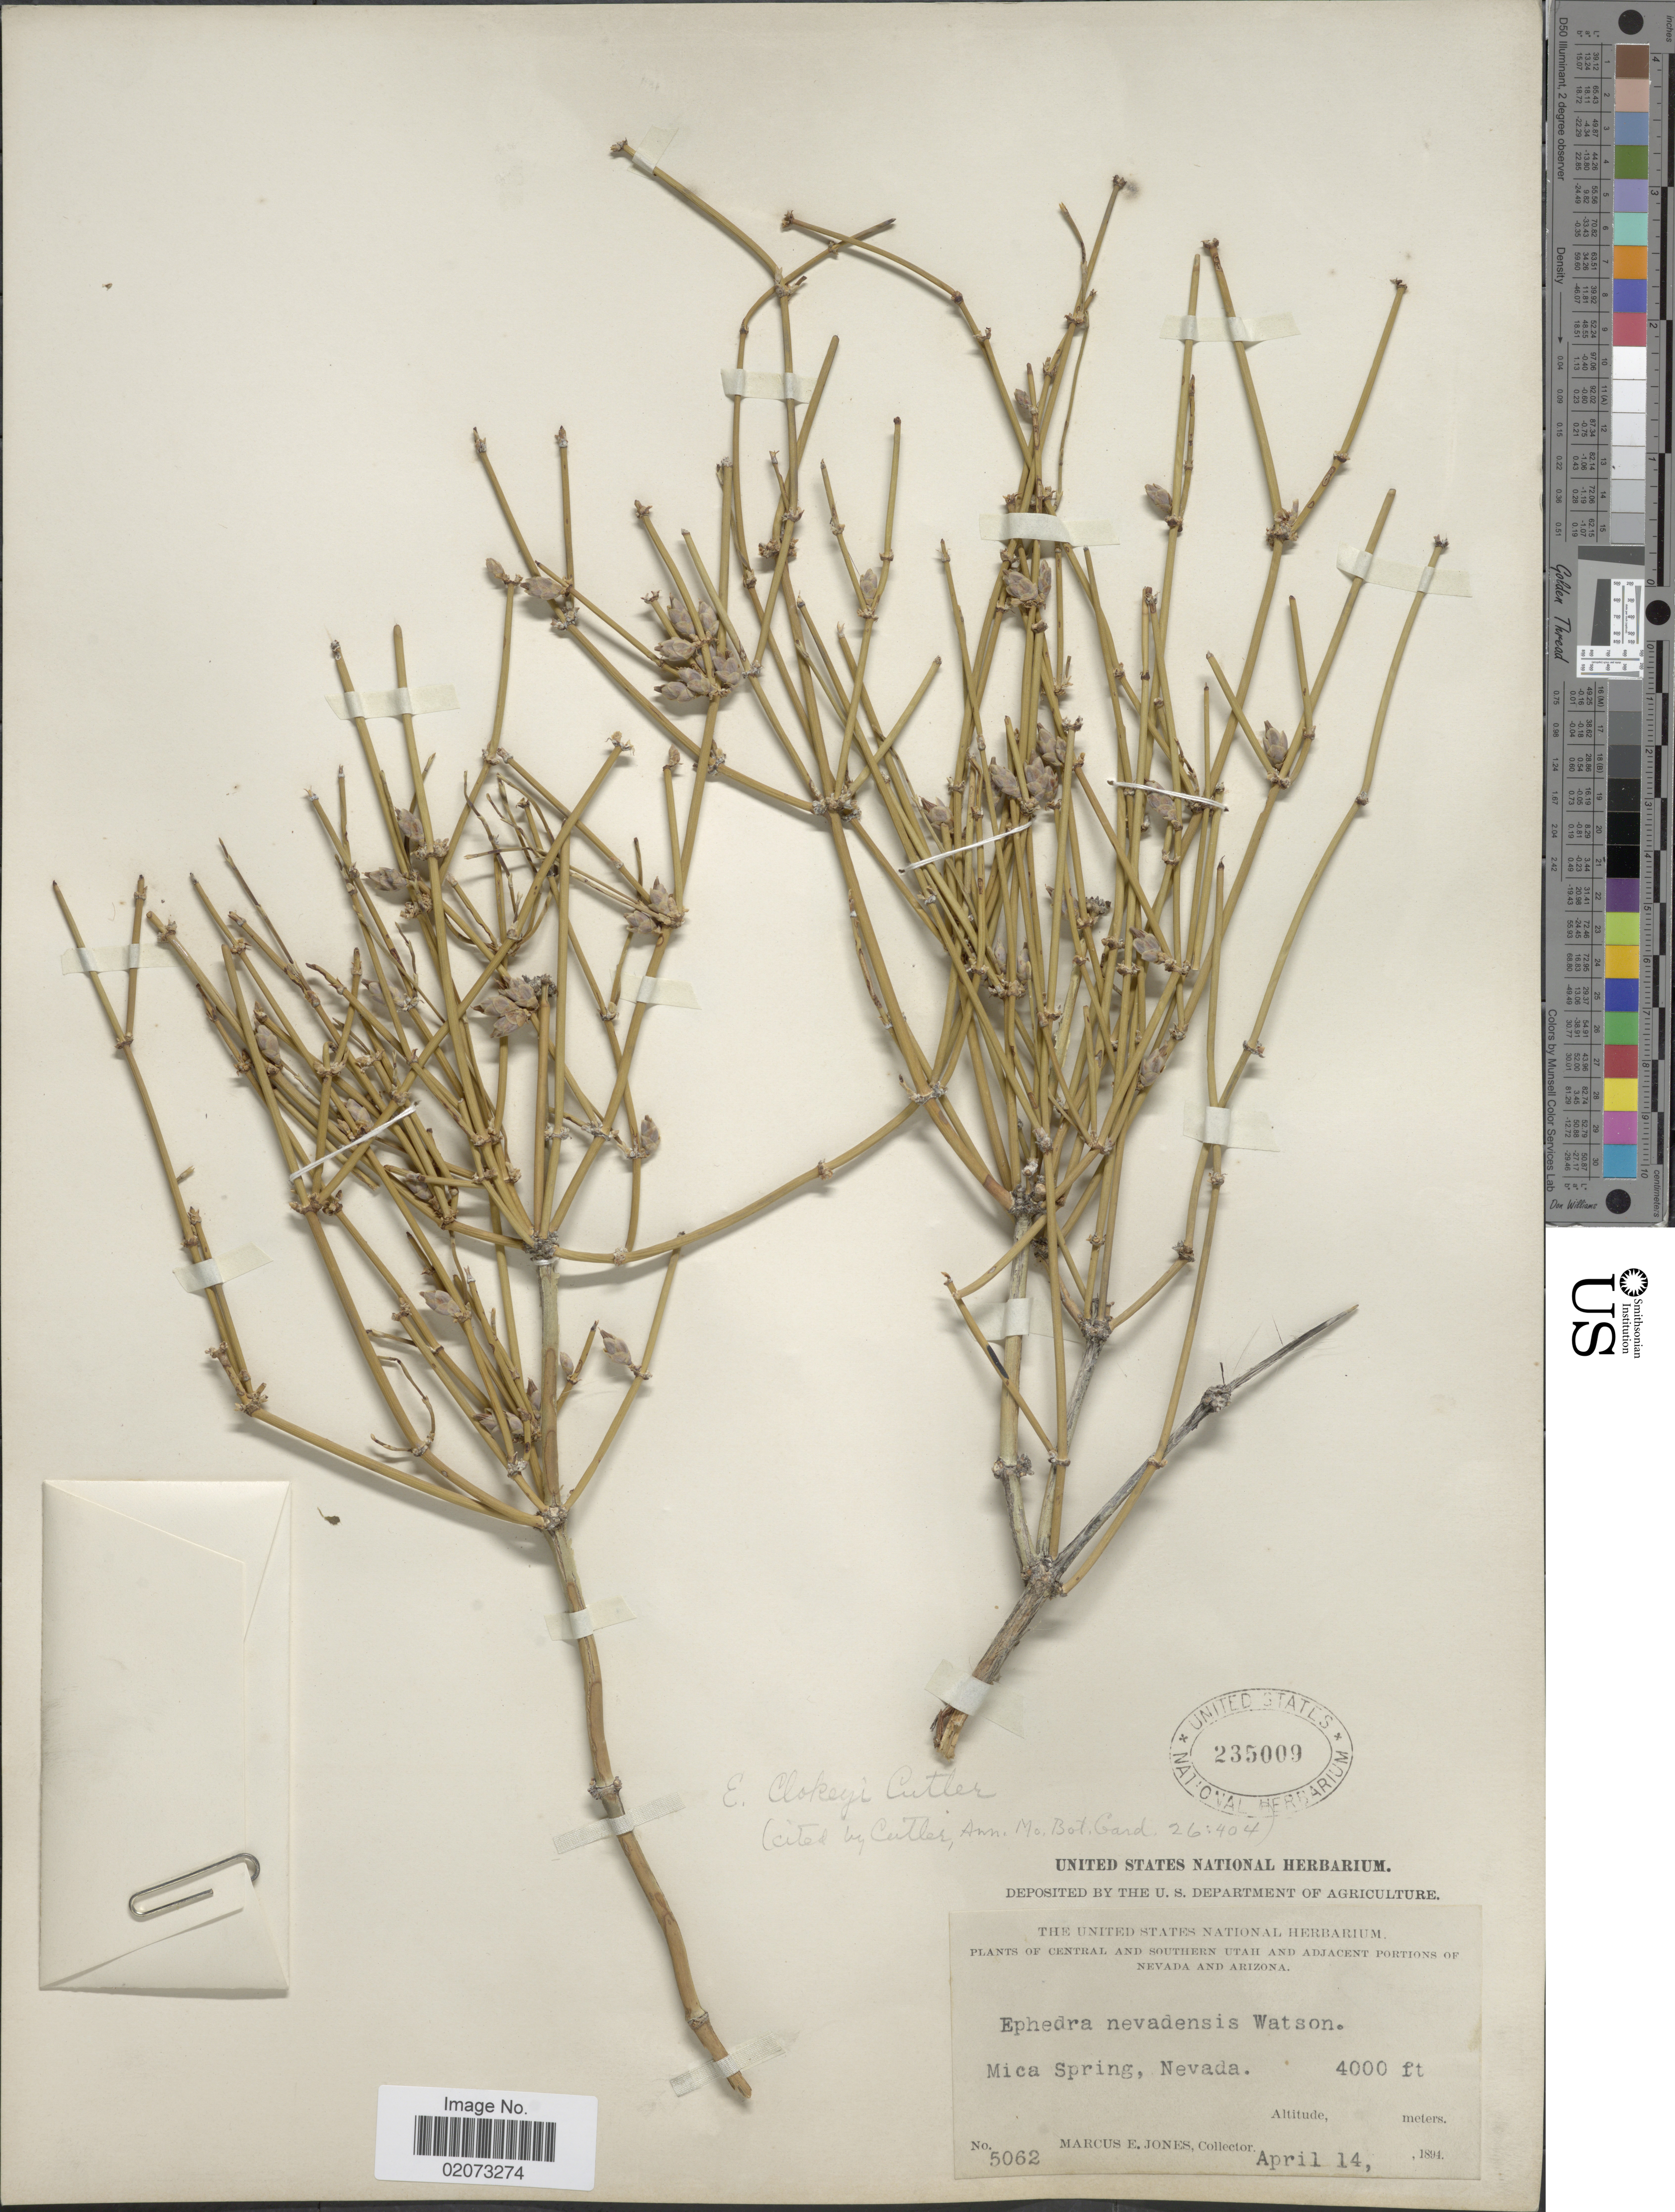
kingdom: Plantae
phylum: Tracheophyta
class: Gnetopsida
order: Ephedrales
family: Ephedraceae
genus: Ephedra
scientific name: Ephedra nevadensis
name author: S. Watson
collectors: M. E. Jones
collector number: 5062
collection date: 1894-04-14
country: United States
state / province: Nevada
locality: Adjacent portions of Nevada. Mica Spring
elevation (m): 1219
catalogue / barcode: US 235009